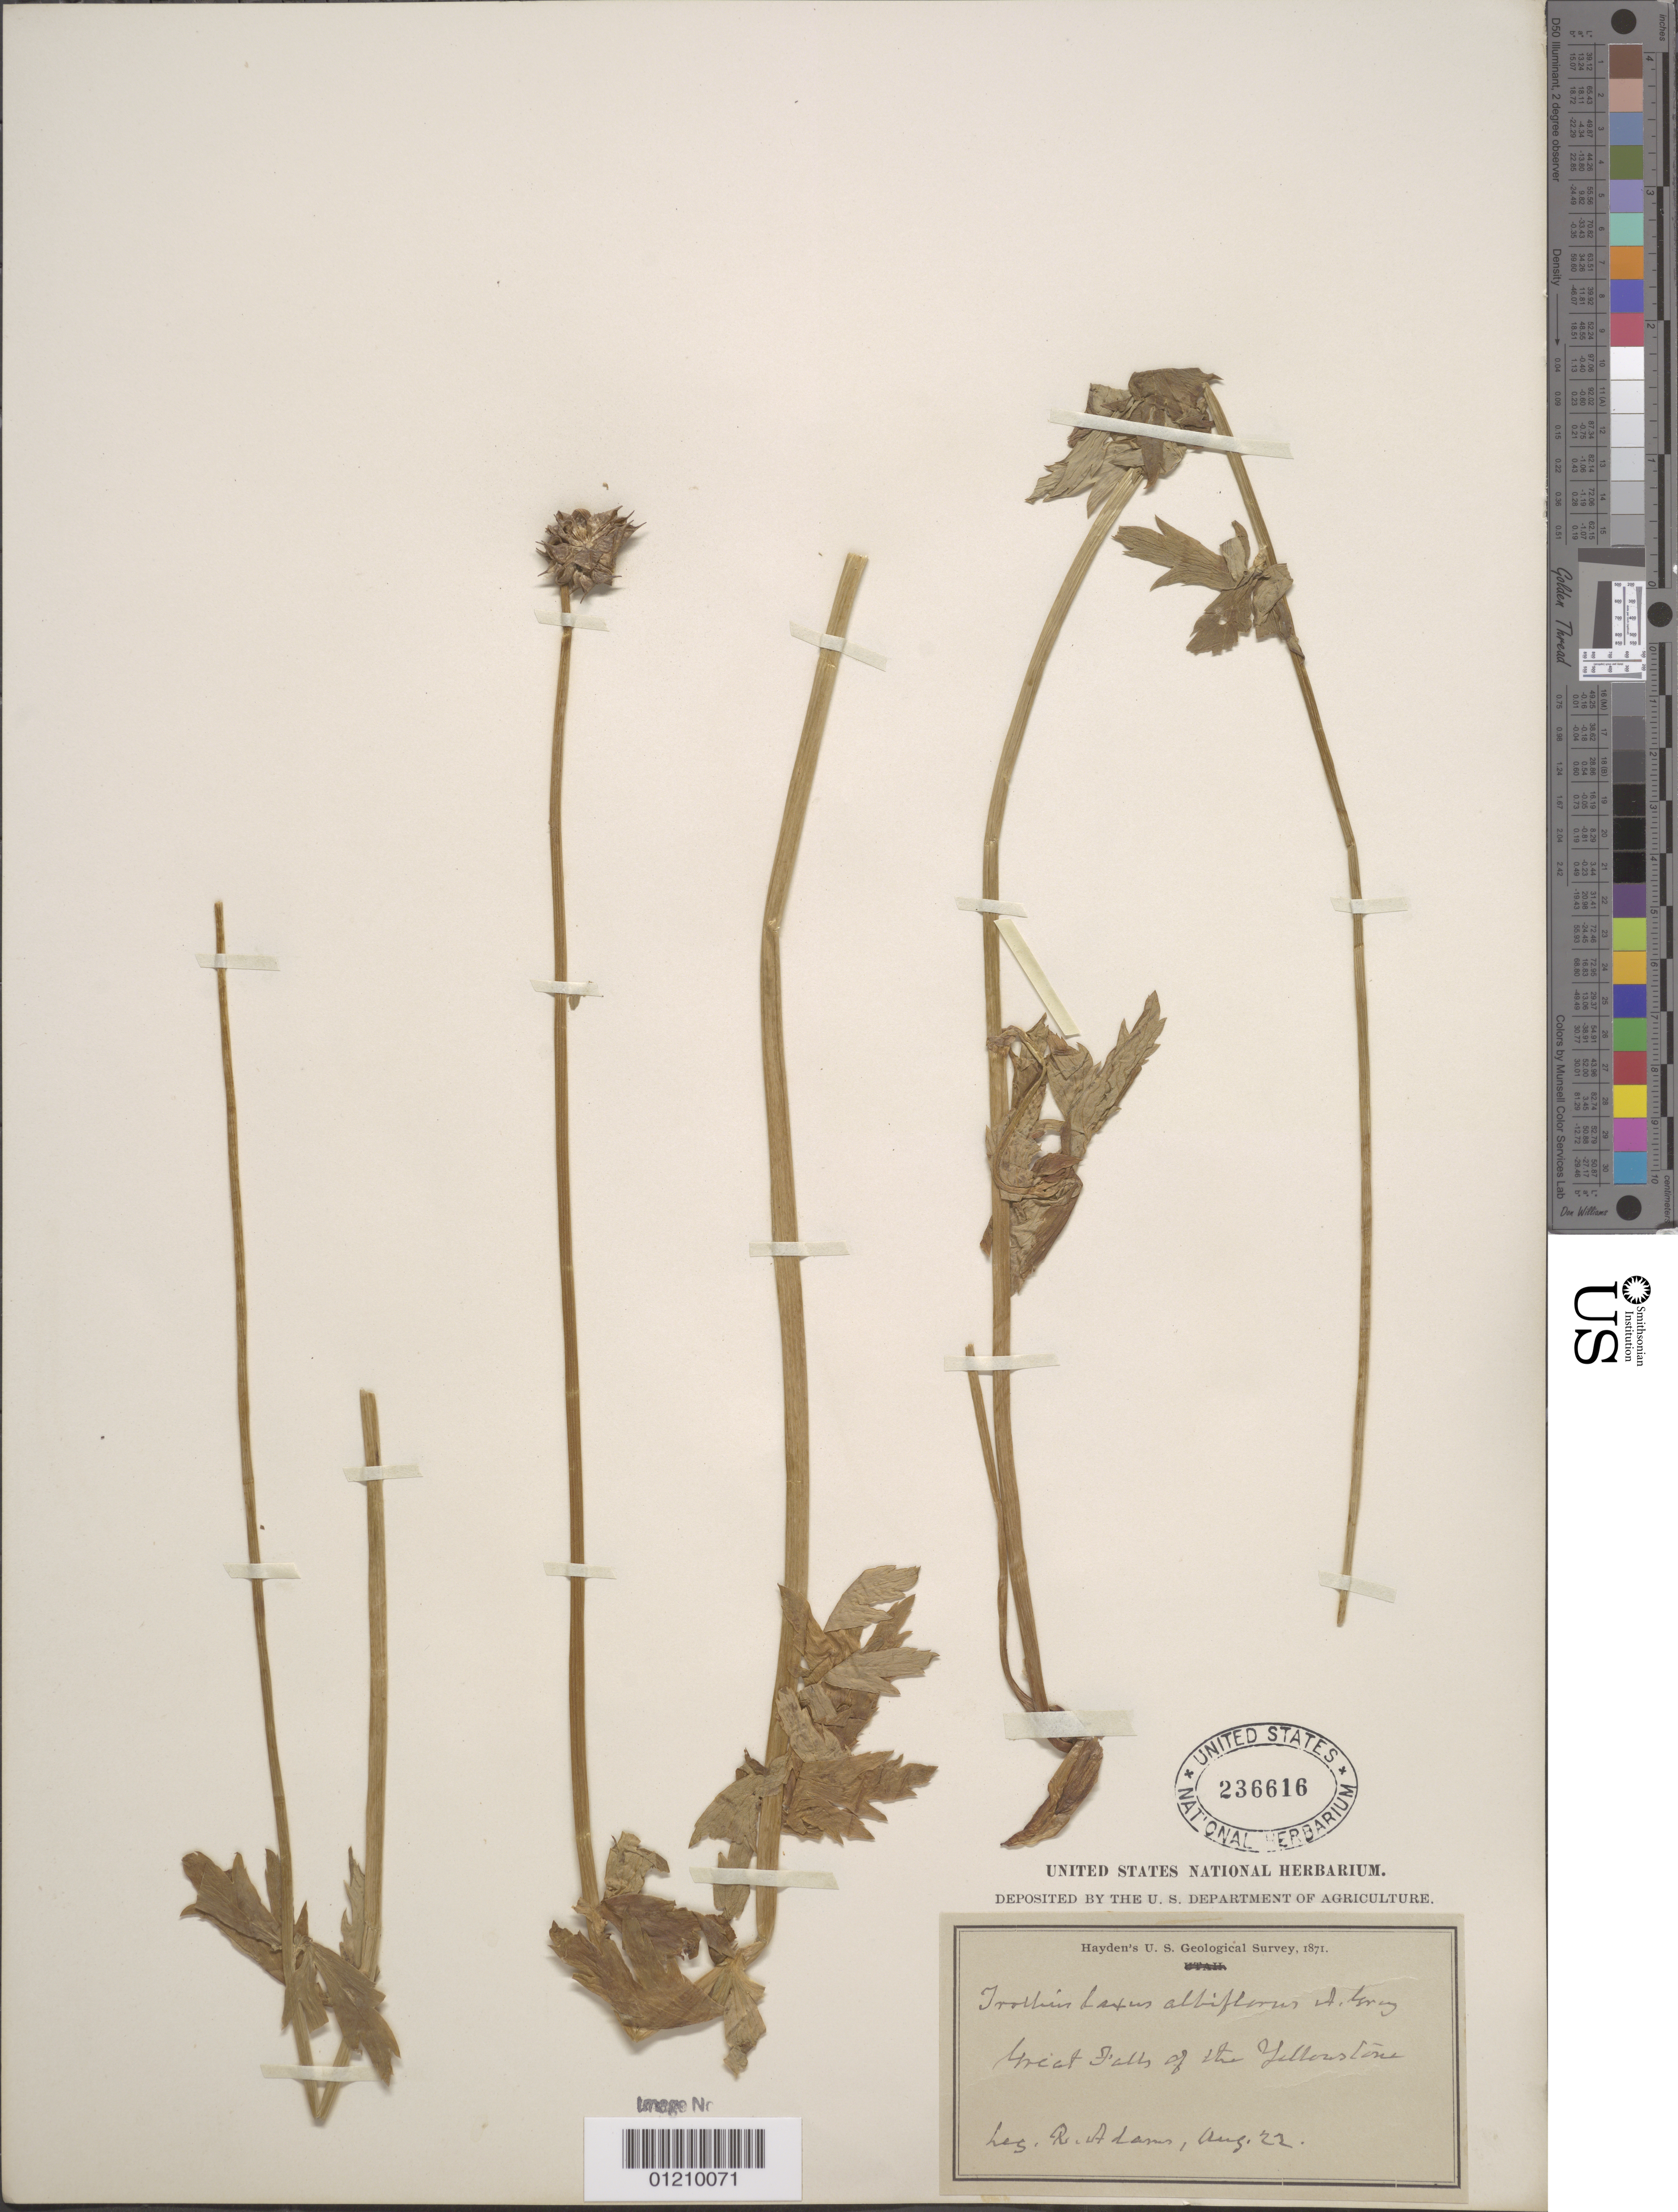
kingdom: Plantae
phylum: Tracheophyta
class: Magnoliopsida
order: Ranunculales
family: Ranunculaceae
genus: Trollius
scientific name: Trollius laxus var. albiflorus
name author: A. Gray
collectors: R. Adams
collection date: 1871-08-22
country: United States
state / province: Wyoming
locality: Great Falls of Yellowstone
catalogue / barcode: US 236616